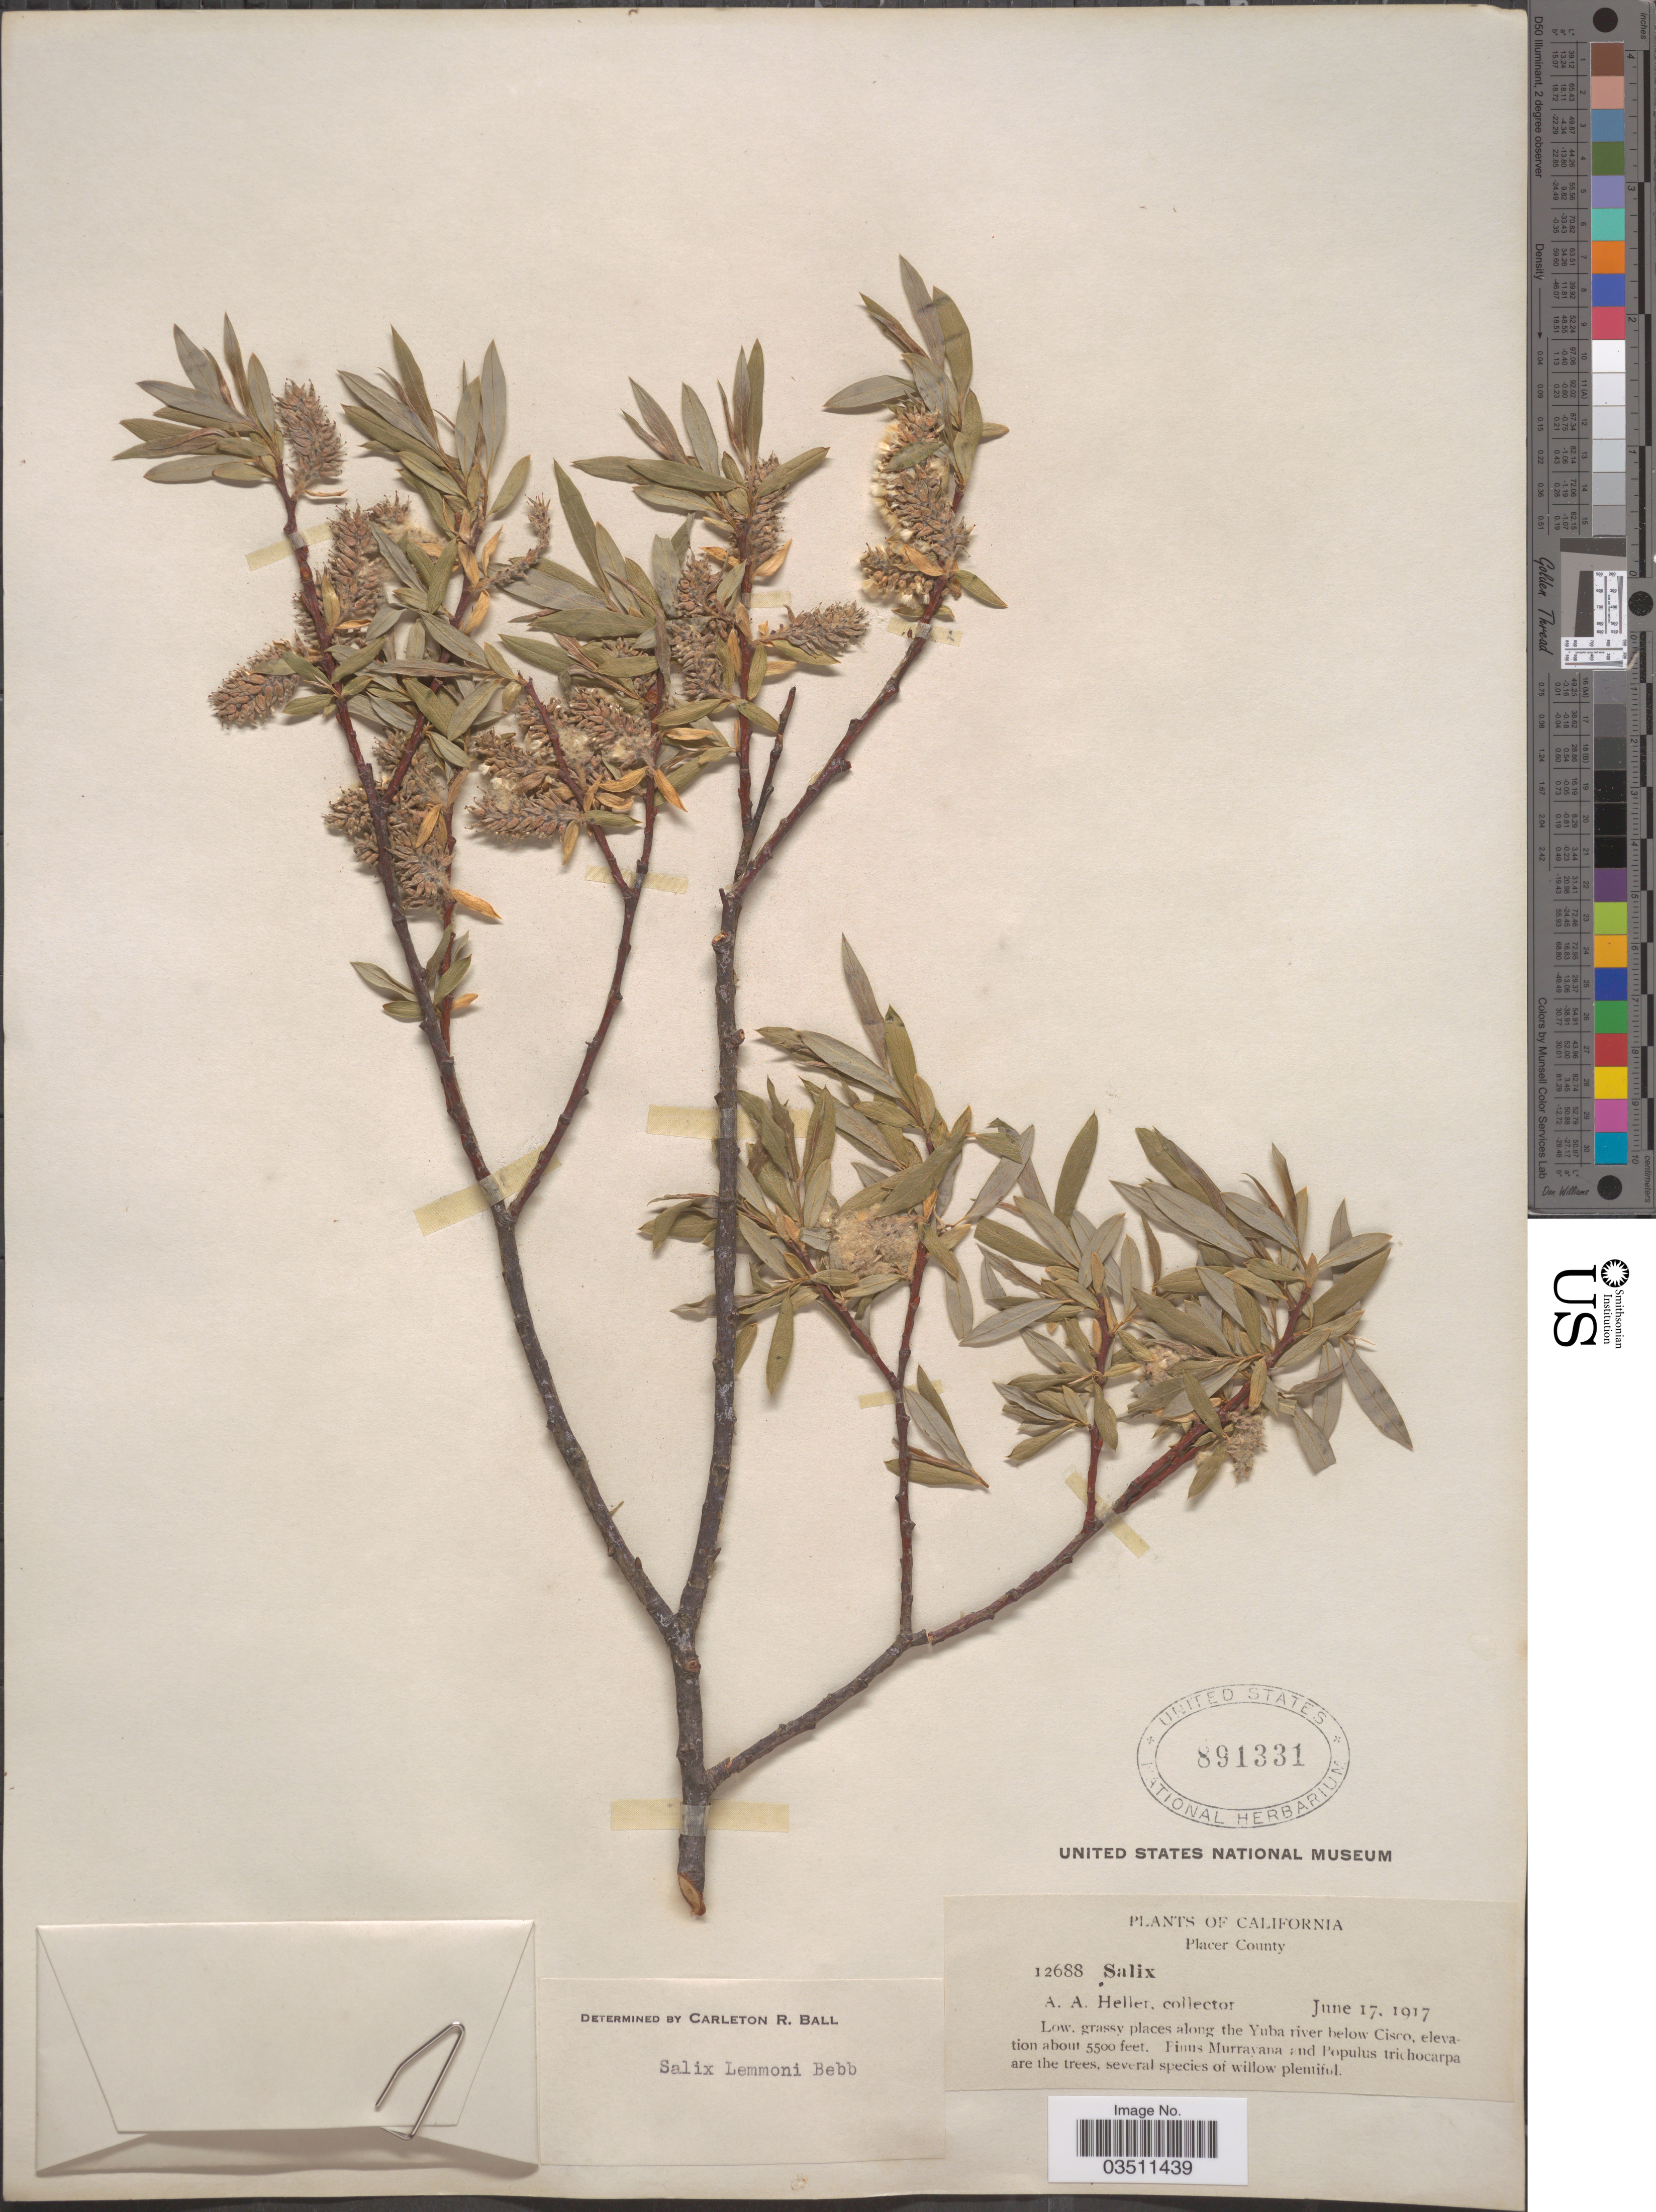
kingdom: Plantae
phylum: Tracheophyta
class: Magnoliopsida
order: Malpighiales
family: Salicaceae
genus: Salix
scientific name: Salix lemmonii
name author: Bebb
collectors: A. A. Heller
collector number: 12688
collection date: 1917-06-17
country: United States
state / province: California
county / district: Placer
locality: Placer County. Low grassy places along the Yuba river below Cisco.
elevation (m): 1676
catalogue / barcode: US 891331